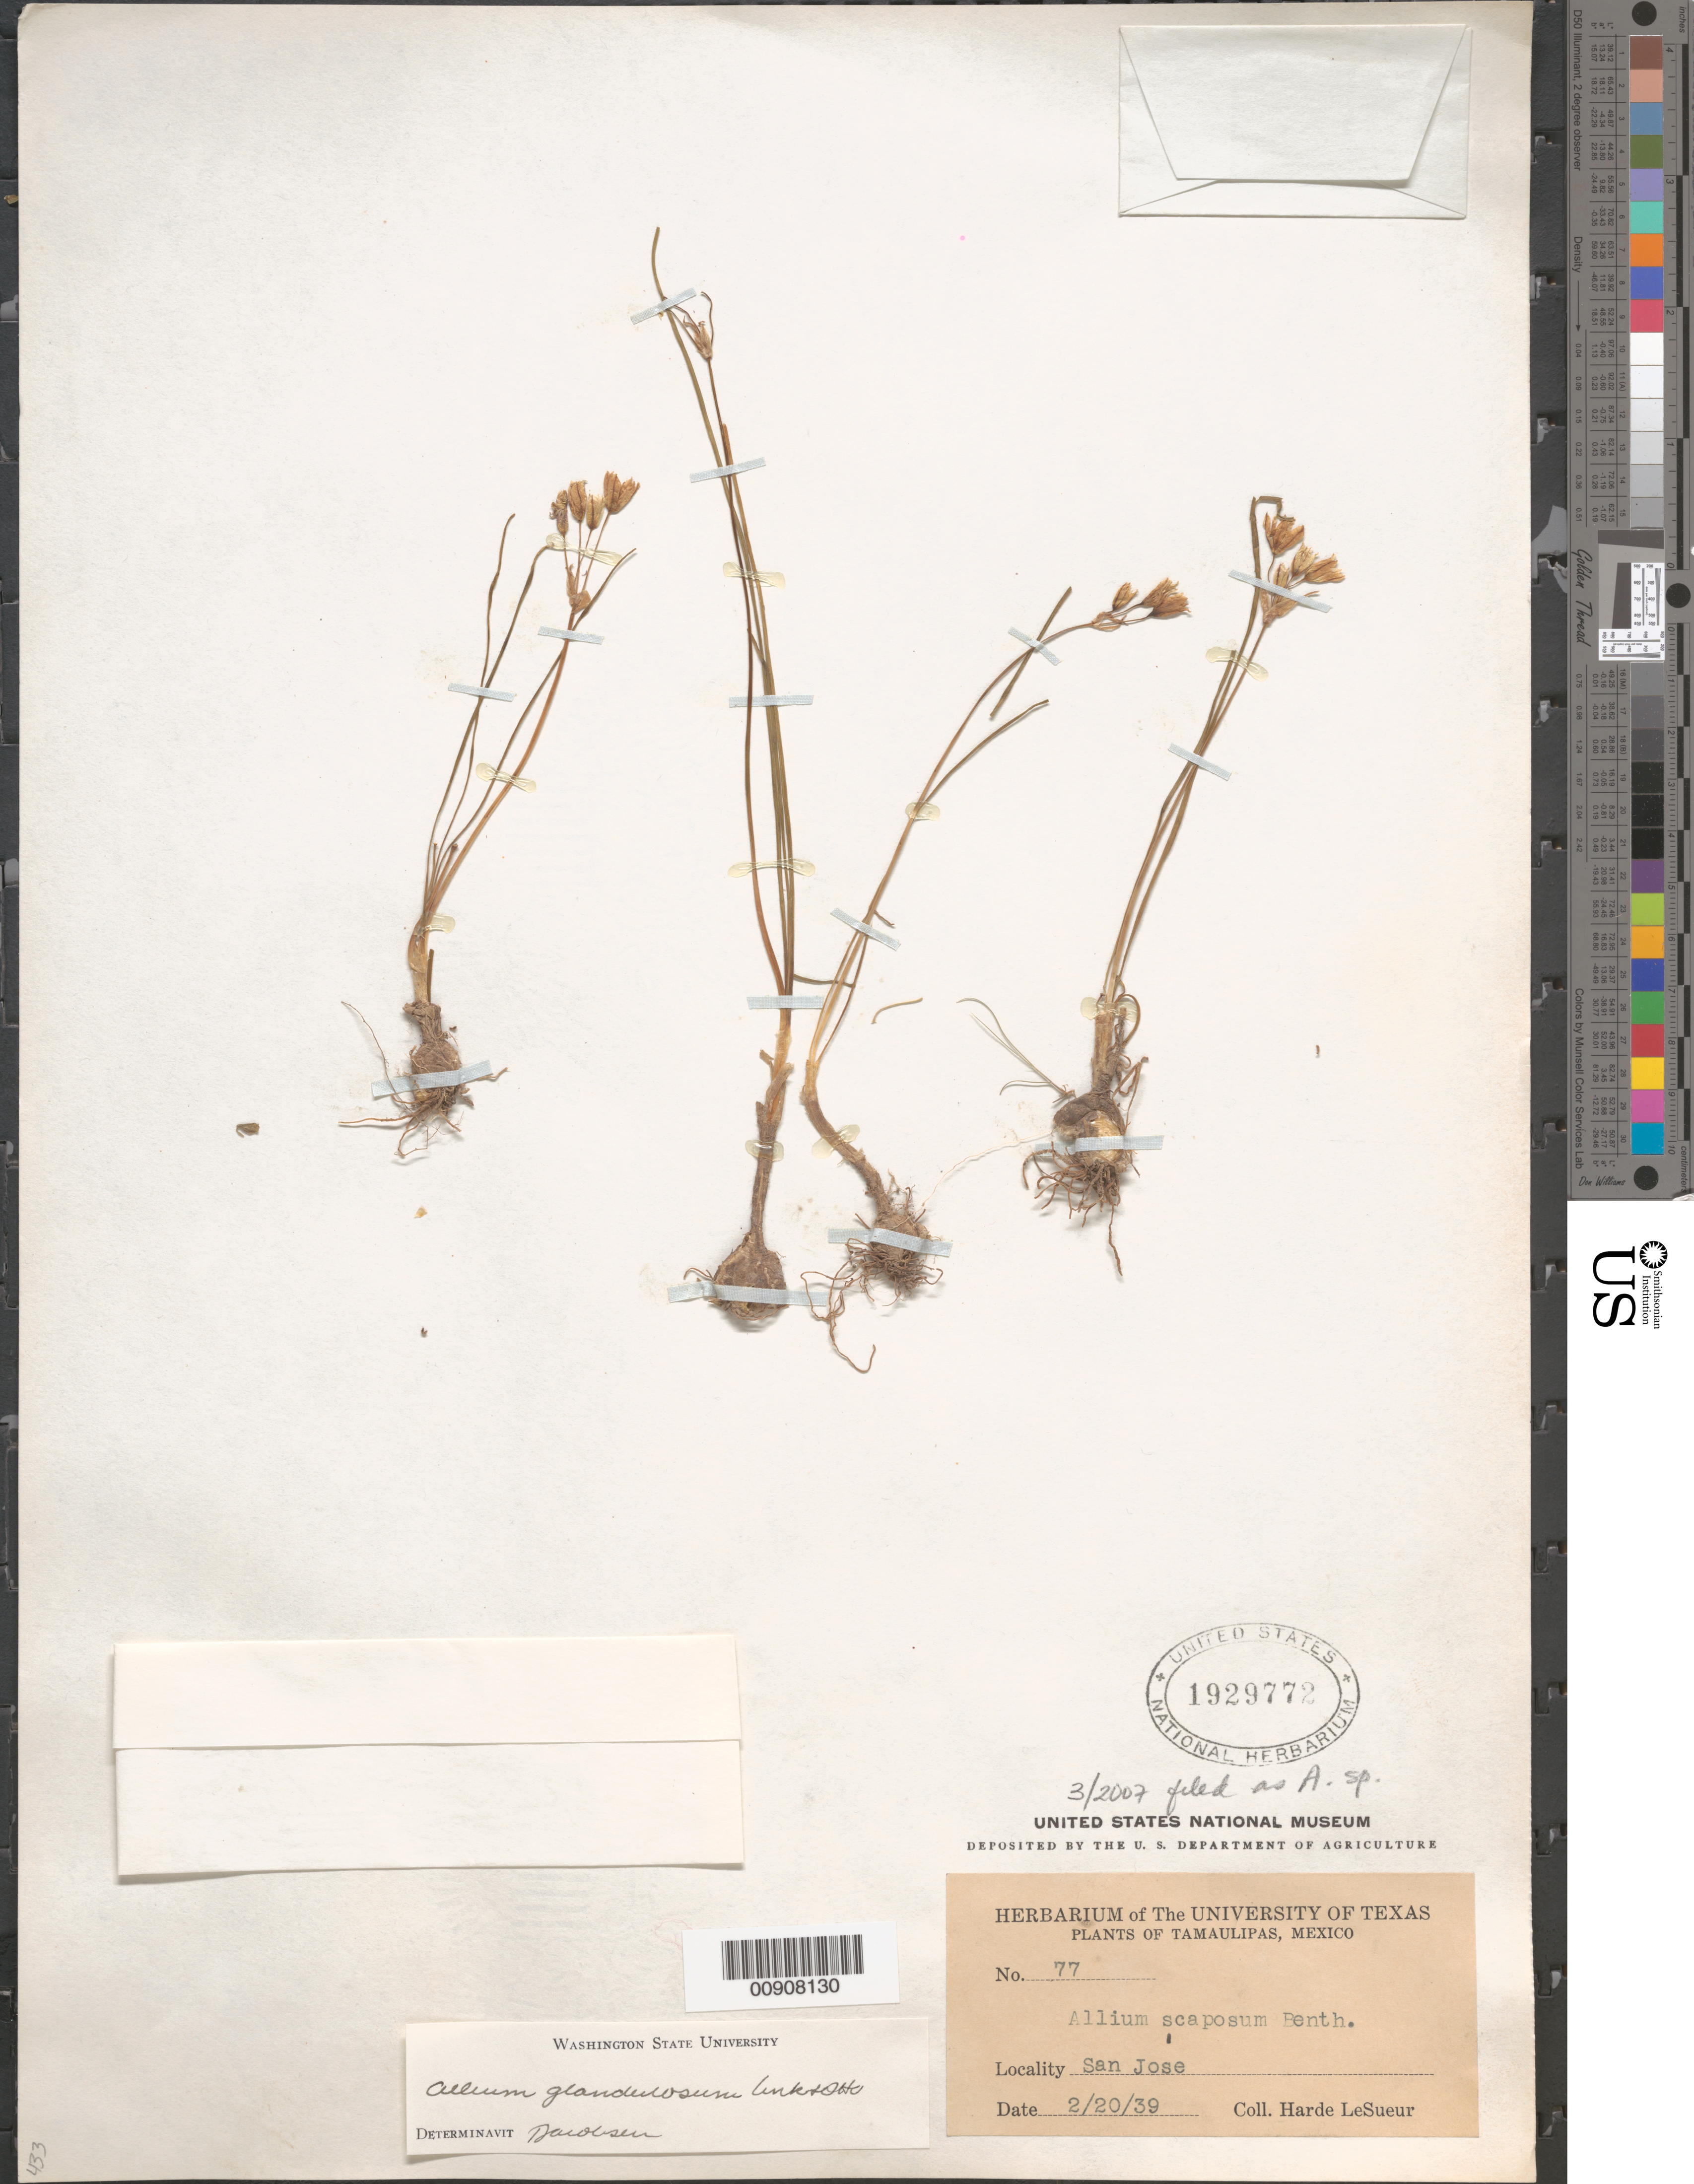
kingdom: Plantae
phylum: Tracheophyta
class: Liliopsida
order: Asparagales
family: Amaryllidaceae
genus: Allium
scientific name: Allium sp.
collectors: D. H. LeSueur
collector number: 77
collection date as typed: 20 Feb 1939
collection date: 1939-02-20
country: Mexico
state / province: Tamaulipas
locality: San José, Tamaulipas.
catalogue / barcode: US 1929772